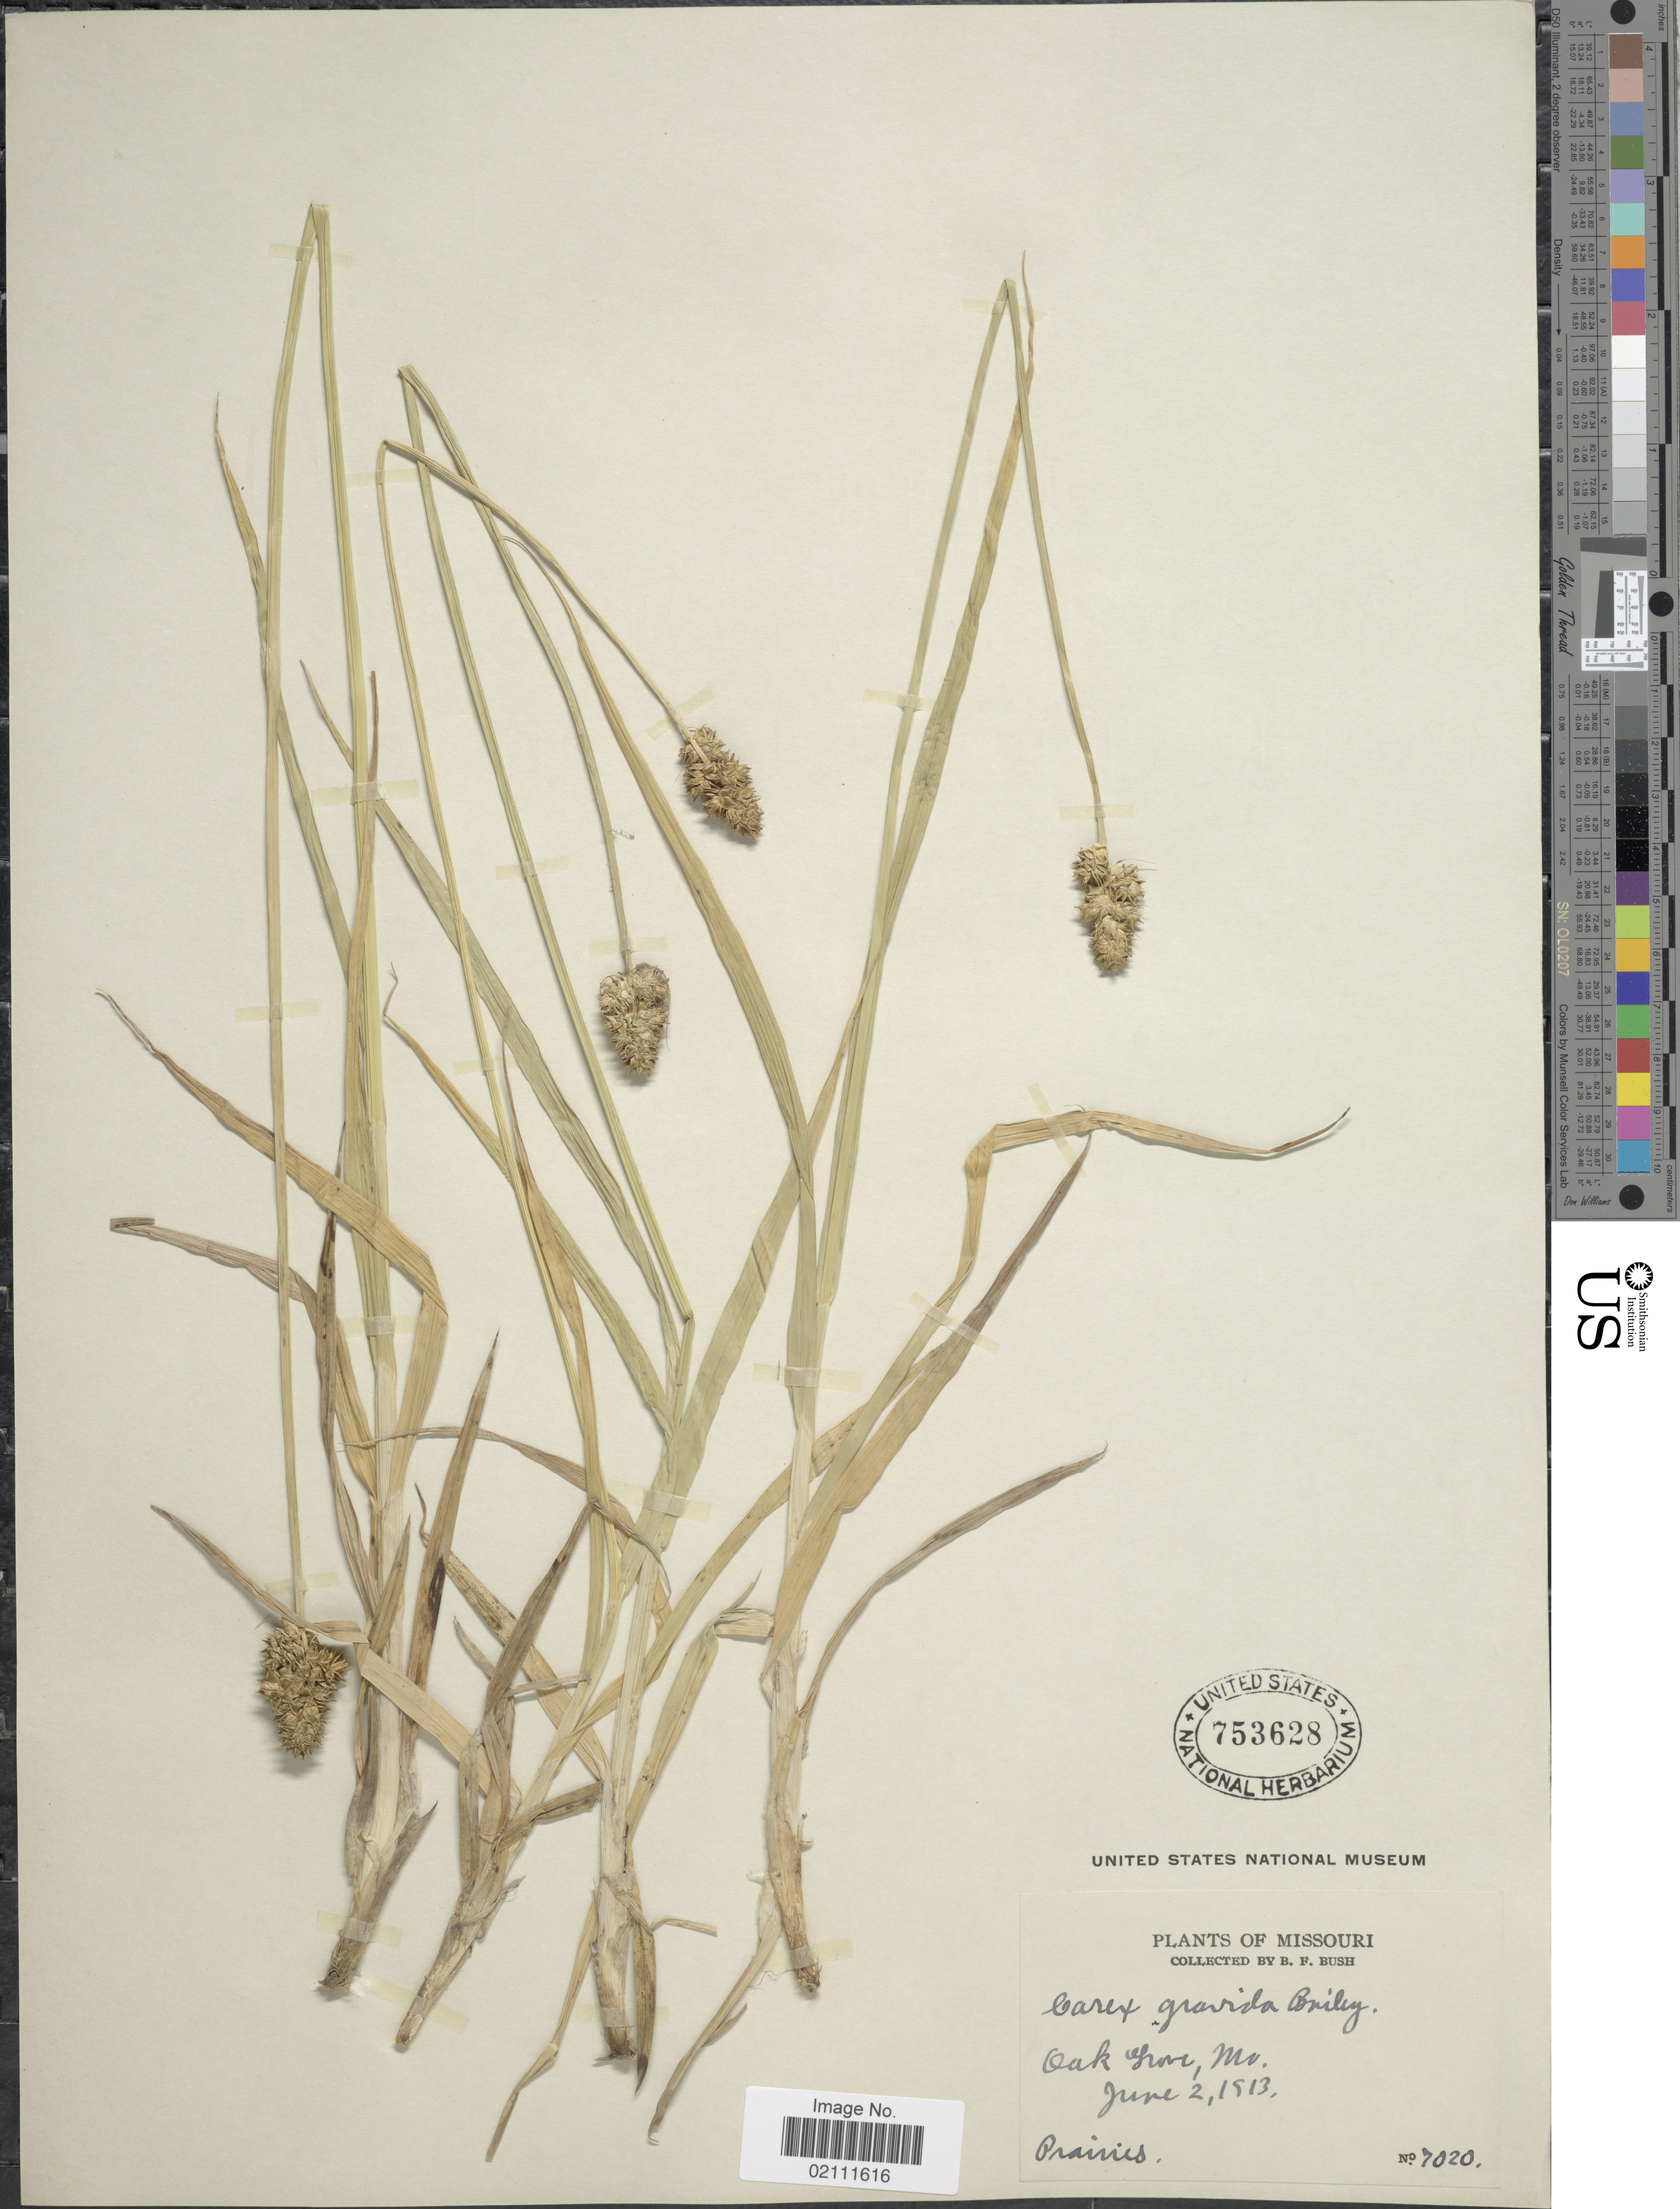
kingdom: Plantae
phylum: Tracheophyta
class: Liliopsida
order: Poales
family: Cyperaceae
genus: Carex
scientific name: Carex gravida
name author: L.H. Bailey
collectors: B. F. Bush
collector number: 7020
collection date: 1913-06-02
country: United States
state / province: Missouri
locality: Oak Shore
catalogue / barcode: US 753628